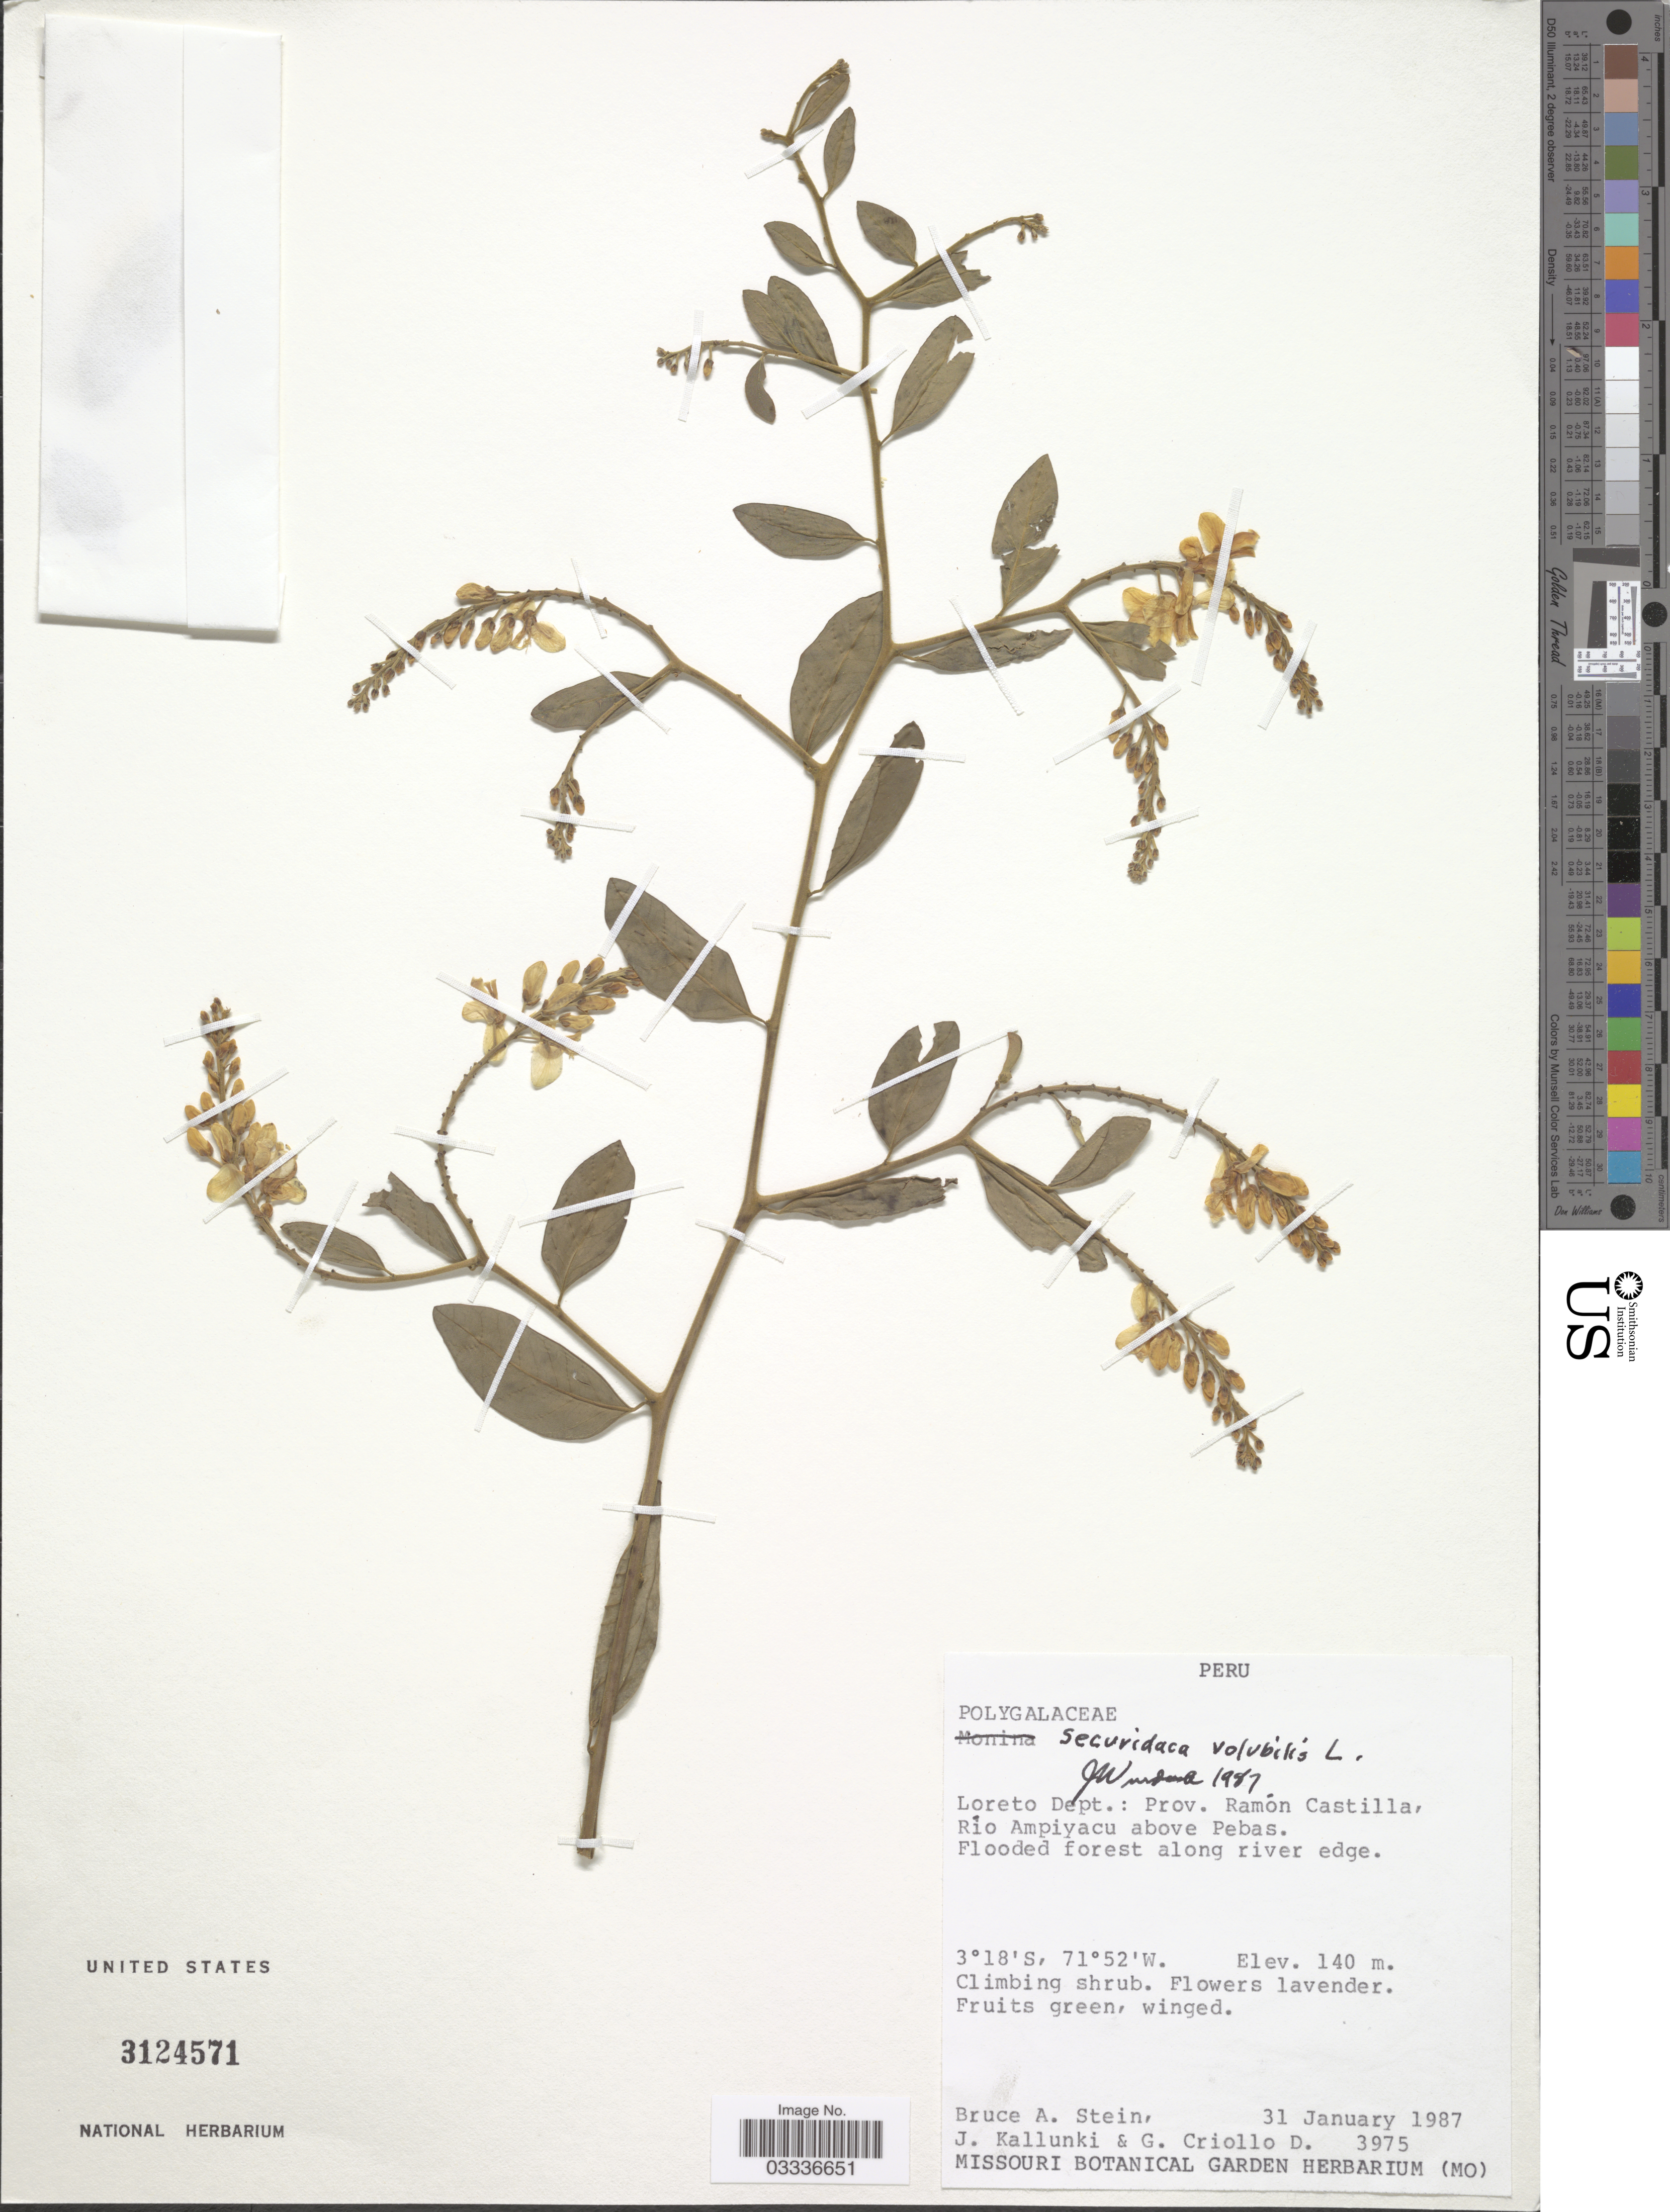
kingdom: Plantae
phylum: Tracheophyta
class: Magnoliopsida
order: Fabales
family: Polygalaceae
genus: Securidaca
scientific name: Securidaca volubilis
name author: L.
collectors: B. A. Stein, J. Kallunki & G. Criollo D.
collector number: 3975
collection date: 1987-01-31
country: Peru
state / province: Loreto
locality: Loreto Dept.: Prov. Ramón Castilla, Río Ampiyacu above Pebas.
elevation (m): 140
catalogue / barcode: US 3124571